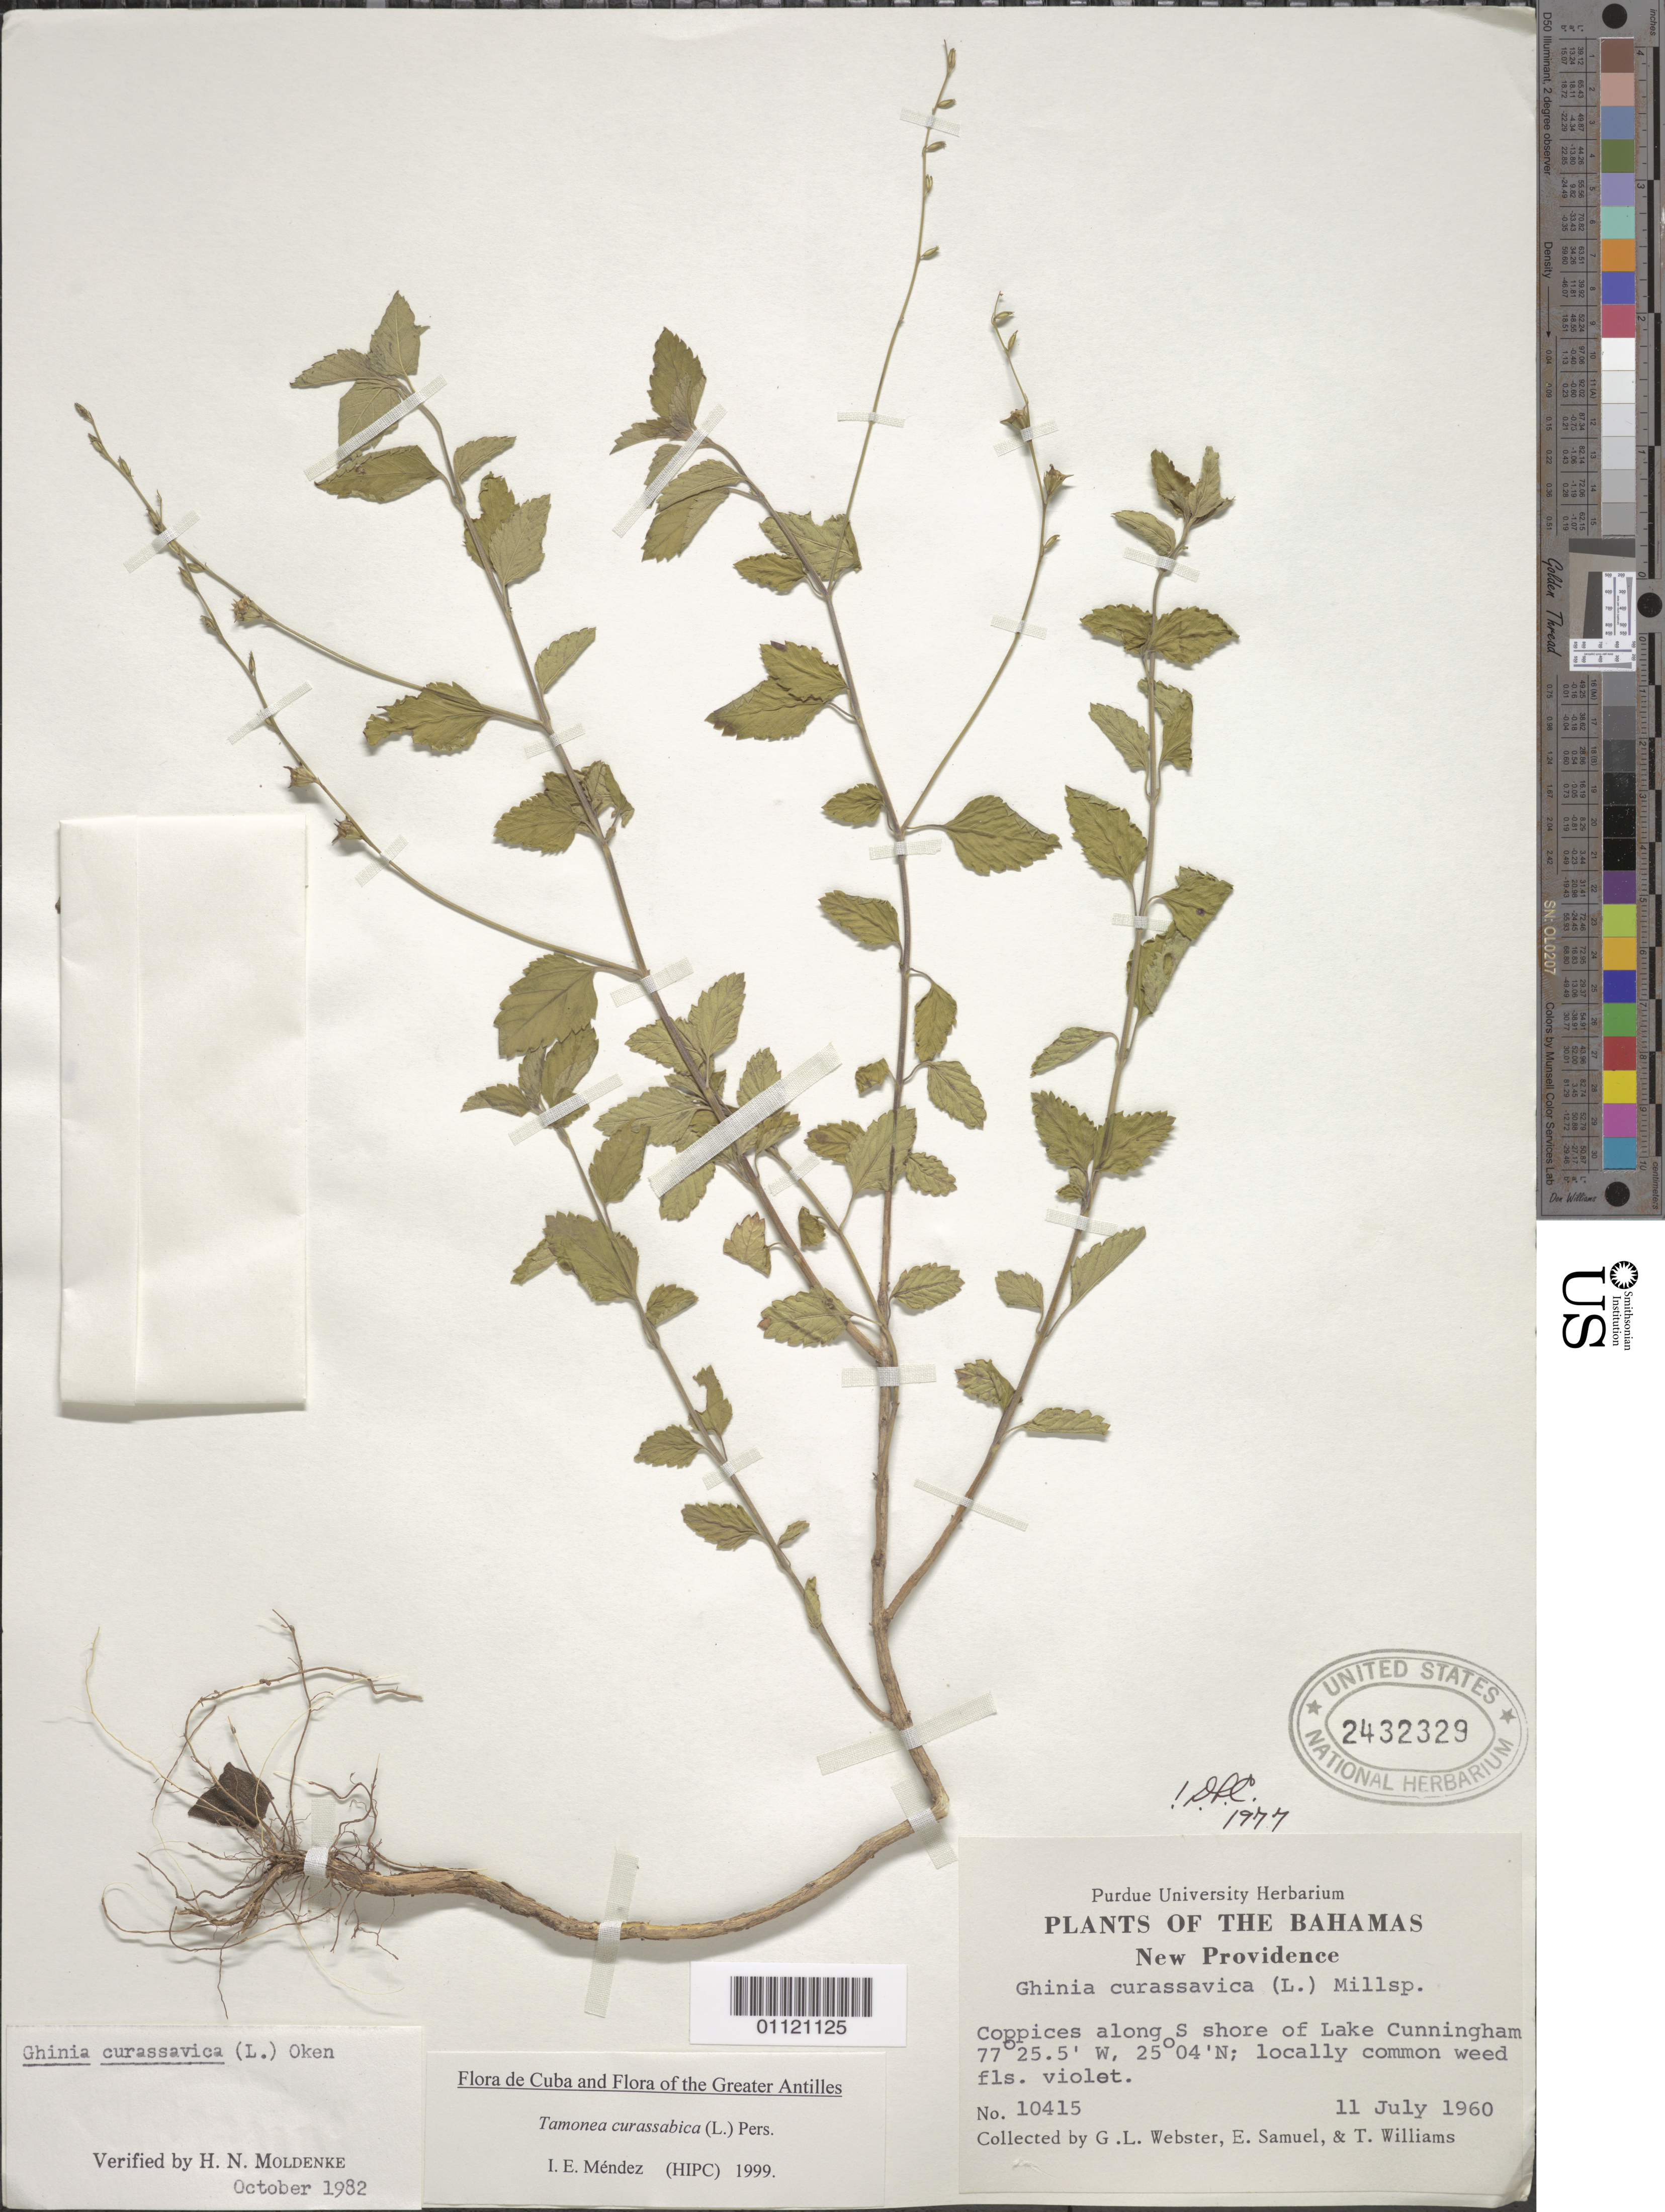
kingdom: Plantae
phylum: Tracheophyta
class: Magnoliopsida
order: Lamiales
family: Verbenaceae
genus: Tamonea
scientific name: Tamonea curassavica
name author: (L.) Pers.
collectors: G. L. Webster, E. Samuel & T. Williams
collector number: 10415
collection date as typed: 11 Jul 1960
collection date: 1960-07-11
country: Bahamas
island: New Providence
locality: Coppices along S shore of Lake Cunningham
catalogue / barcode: US 2432329